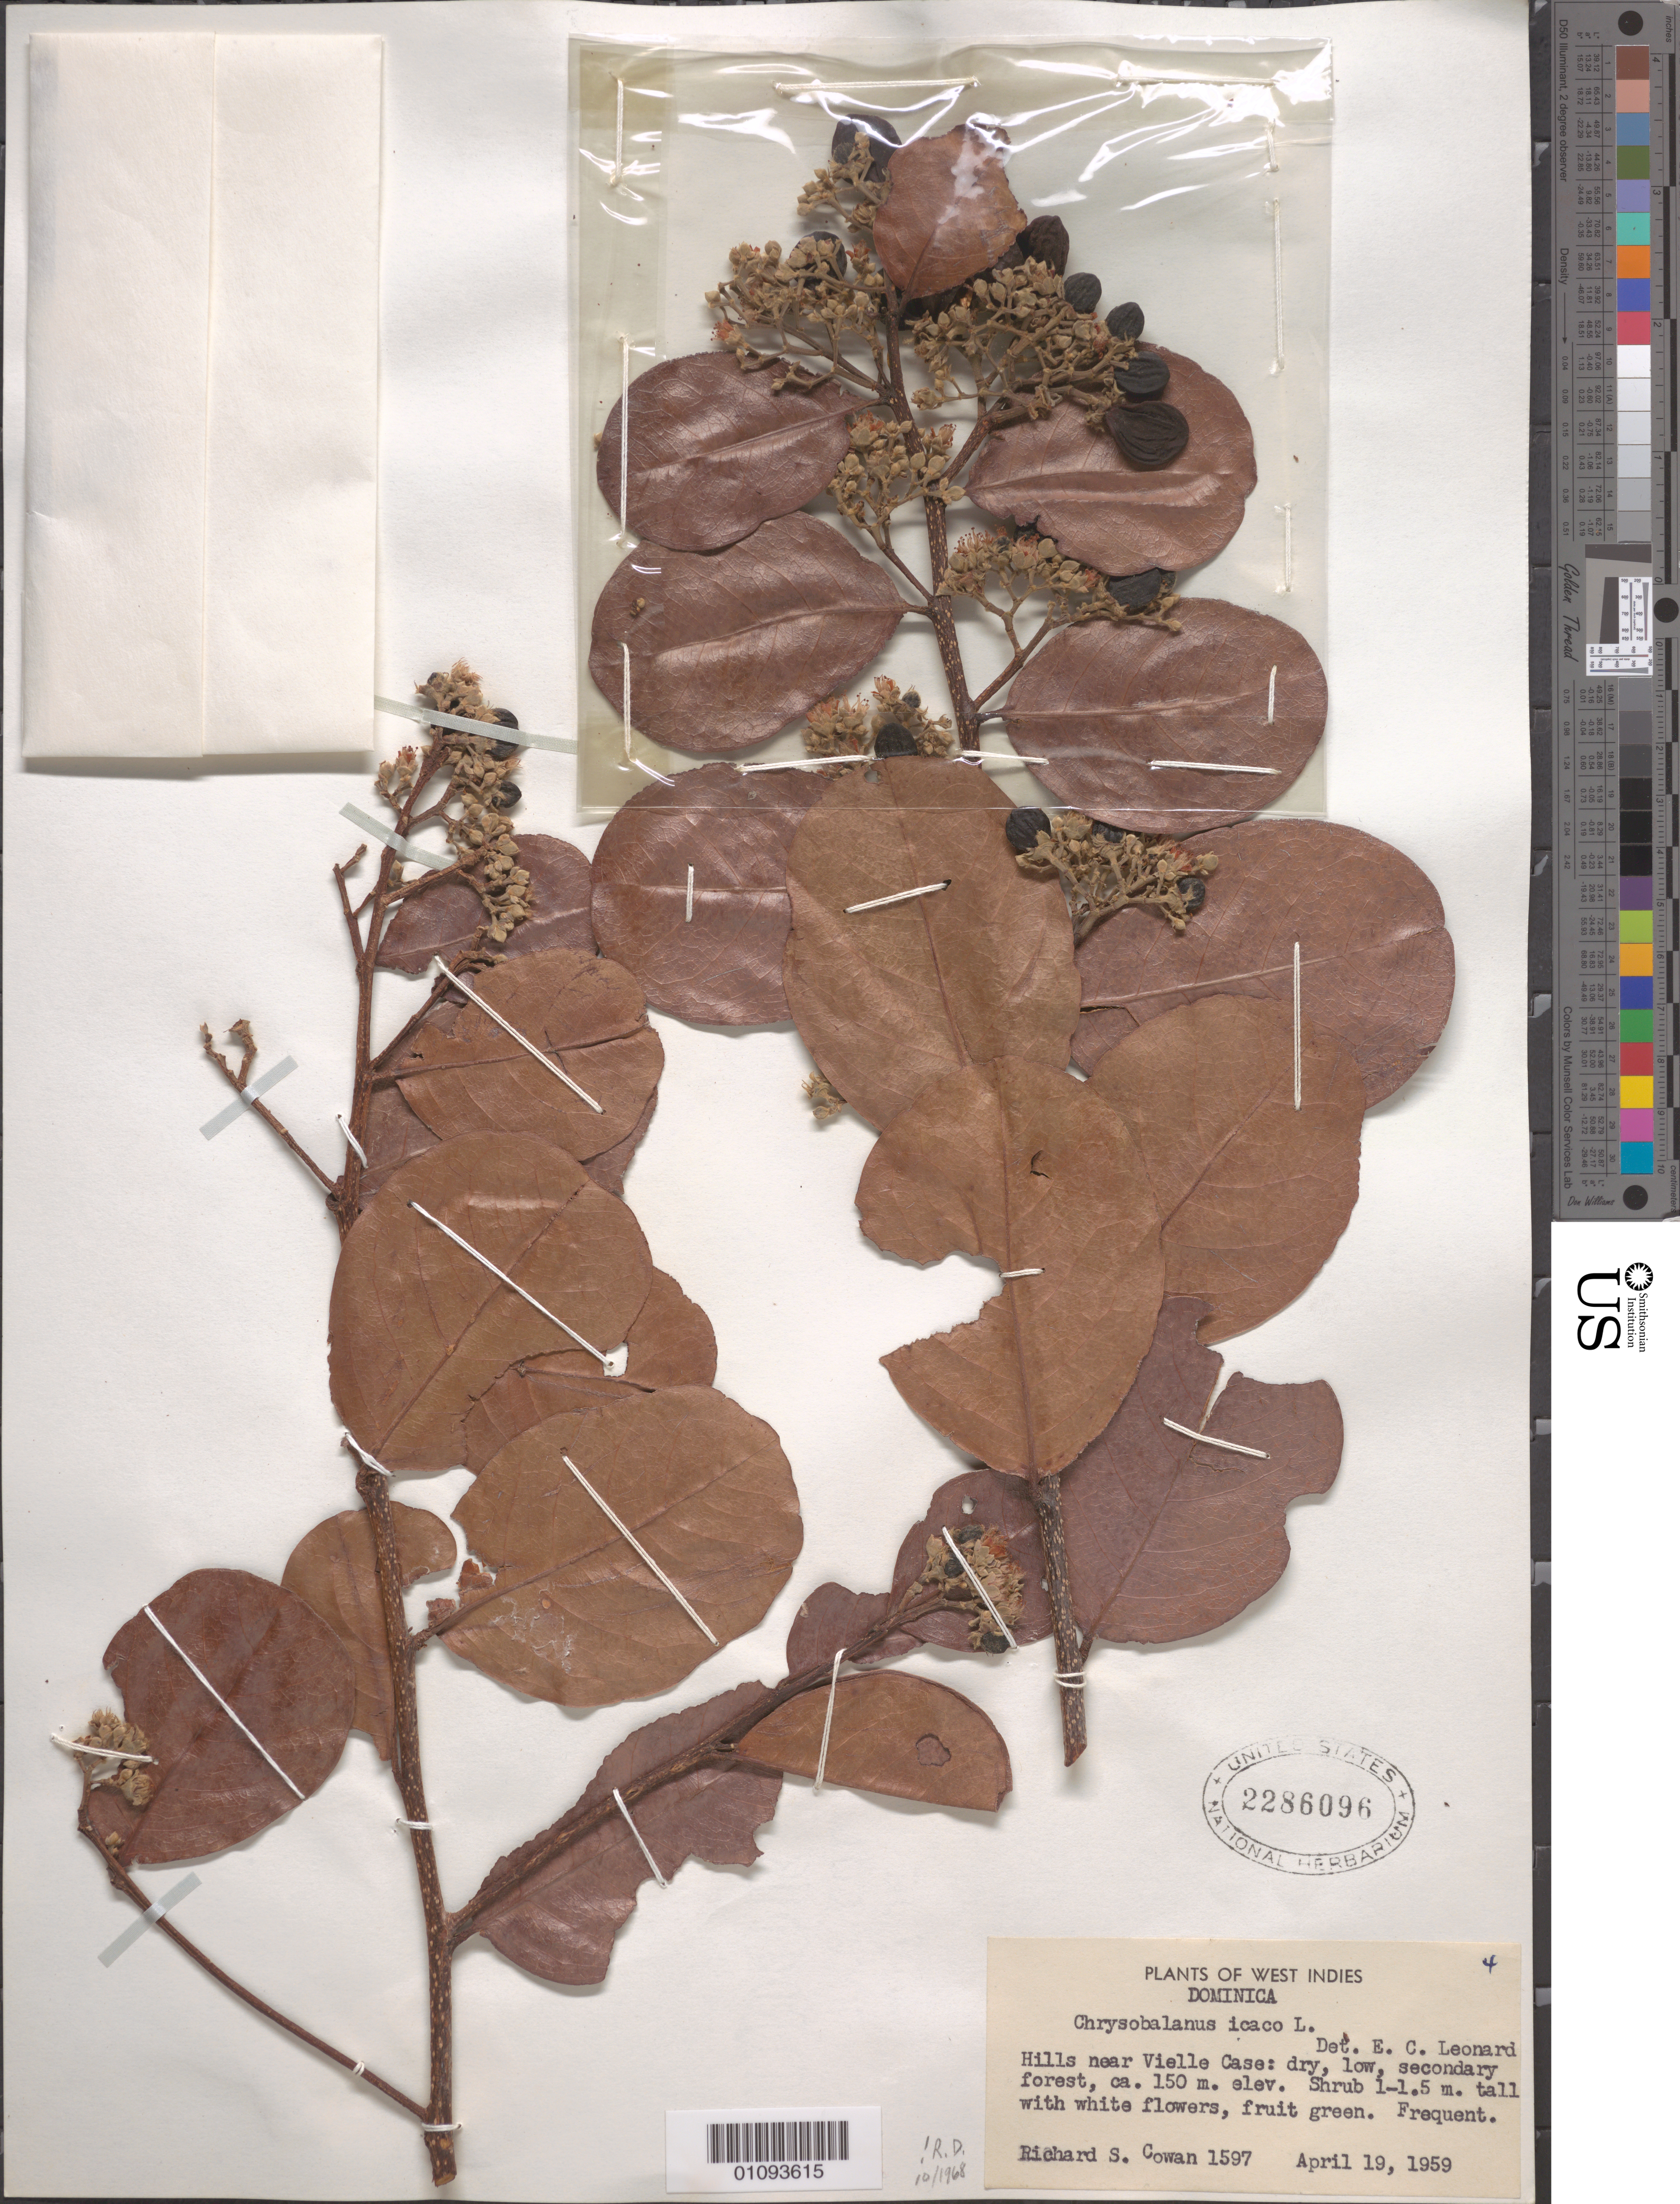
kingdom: Plantae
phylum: Tracheophyta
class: Magnoliopsida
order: Malpighiales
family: Chrysobalanaceae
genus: Chrysobalanus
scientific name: Chrysobalanus icaco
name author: L.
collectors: R. S. Cowan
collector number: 4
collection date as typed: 19 Apr 1959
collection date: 1959-04-19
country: Dominica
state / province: St. Andrew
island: Dominica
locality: Hills near Vielle Case, dry, low, seconday forest.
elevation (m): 150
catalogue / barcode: US 2286096